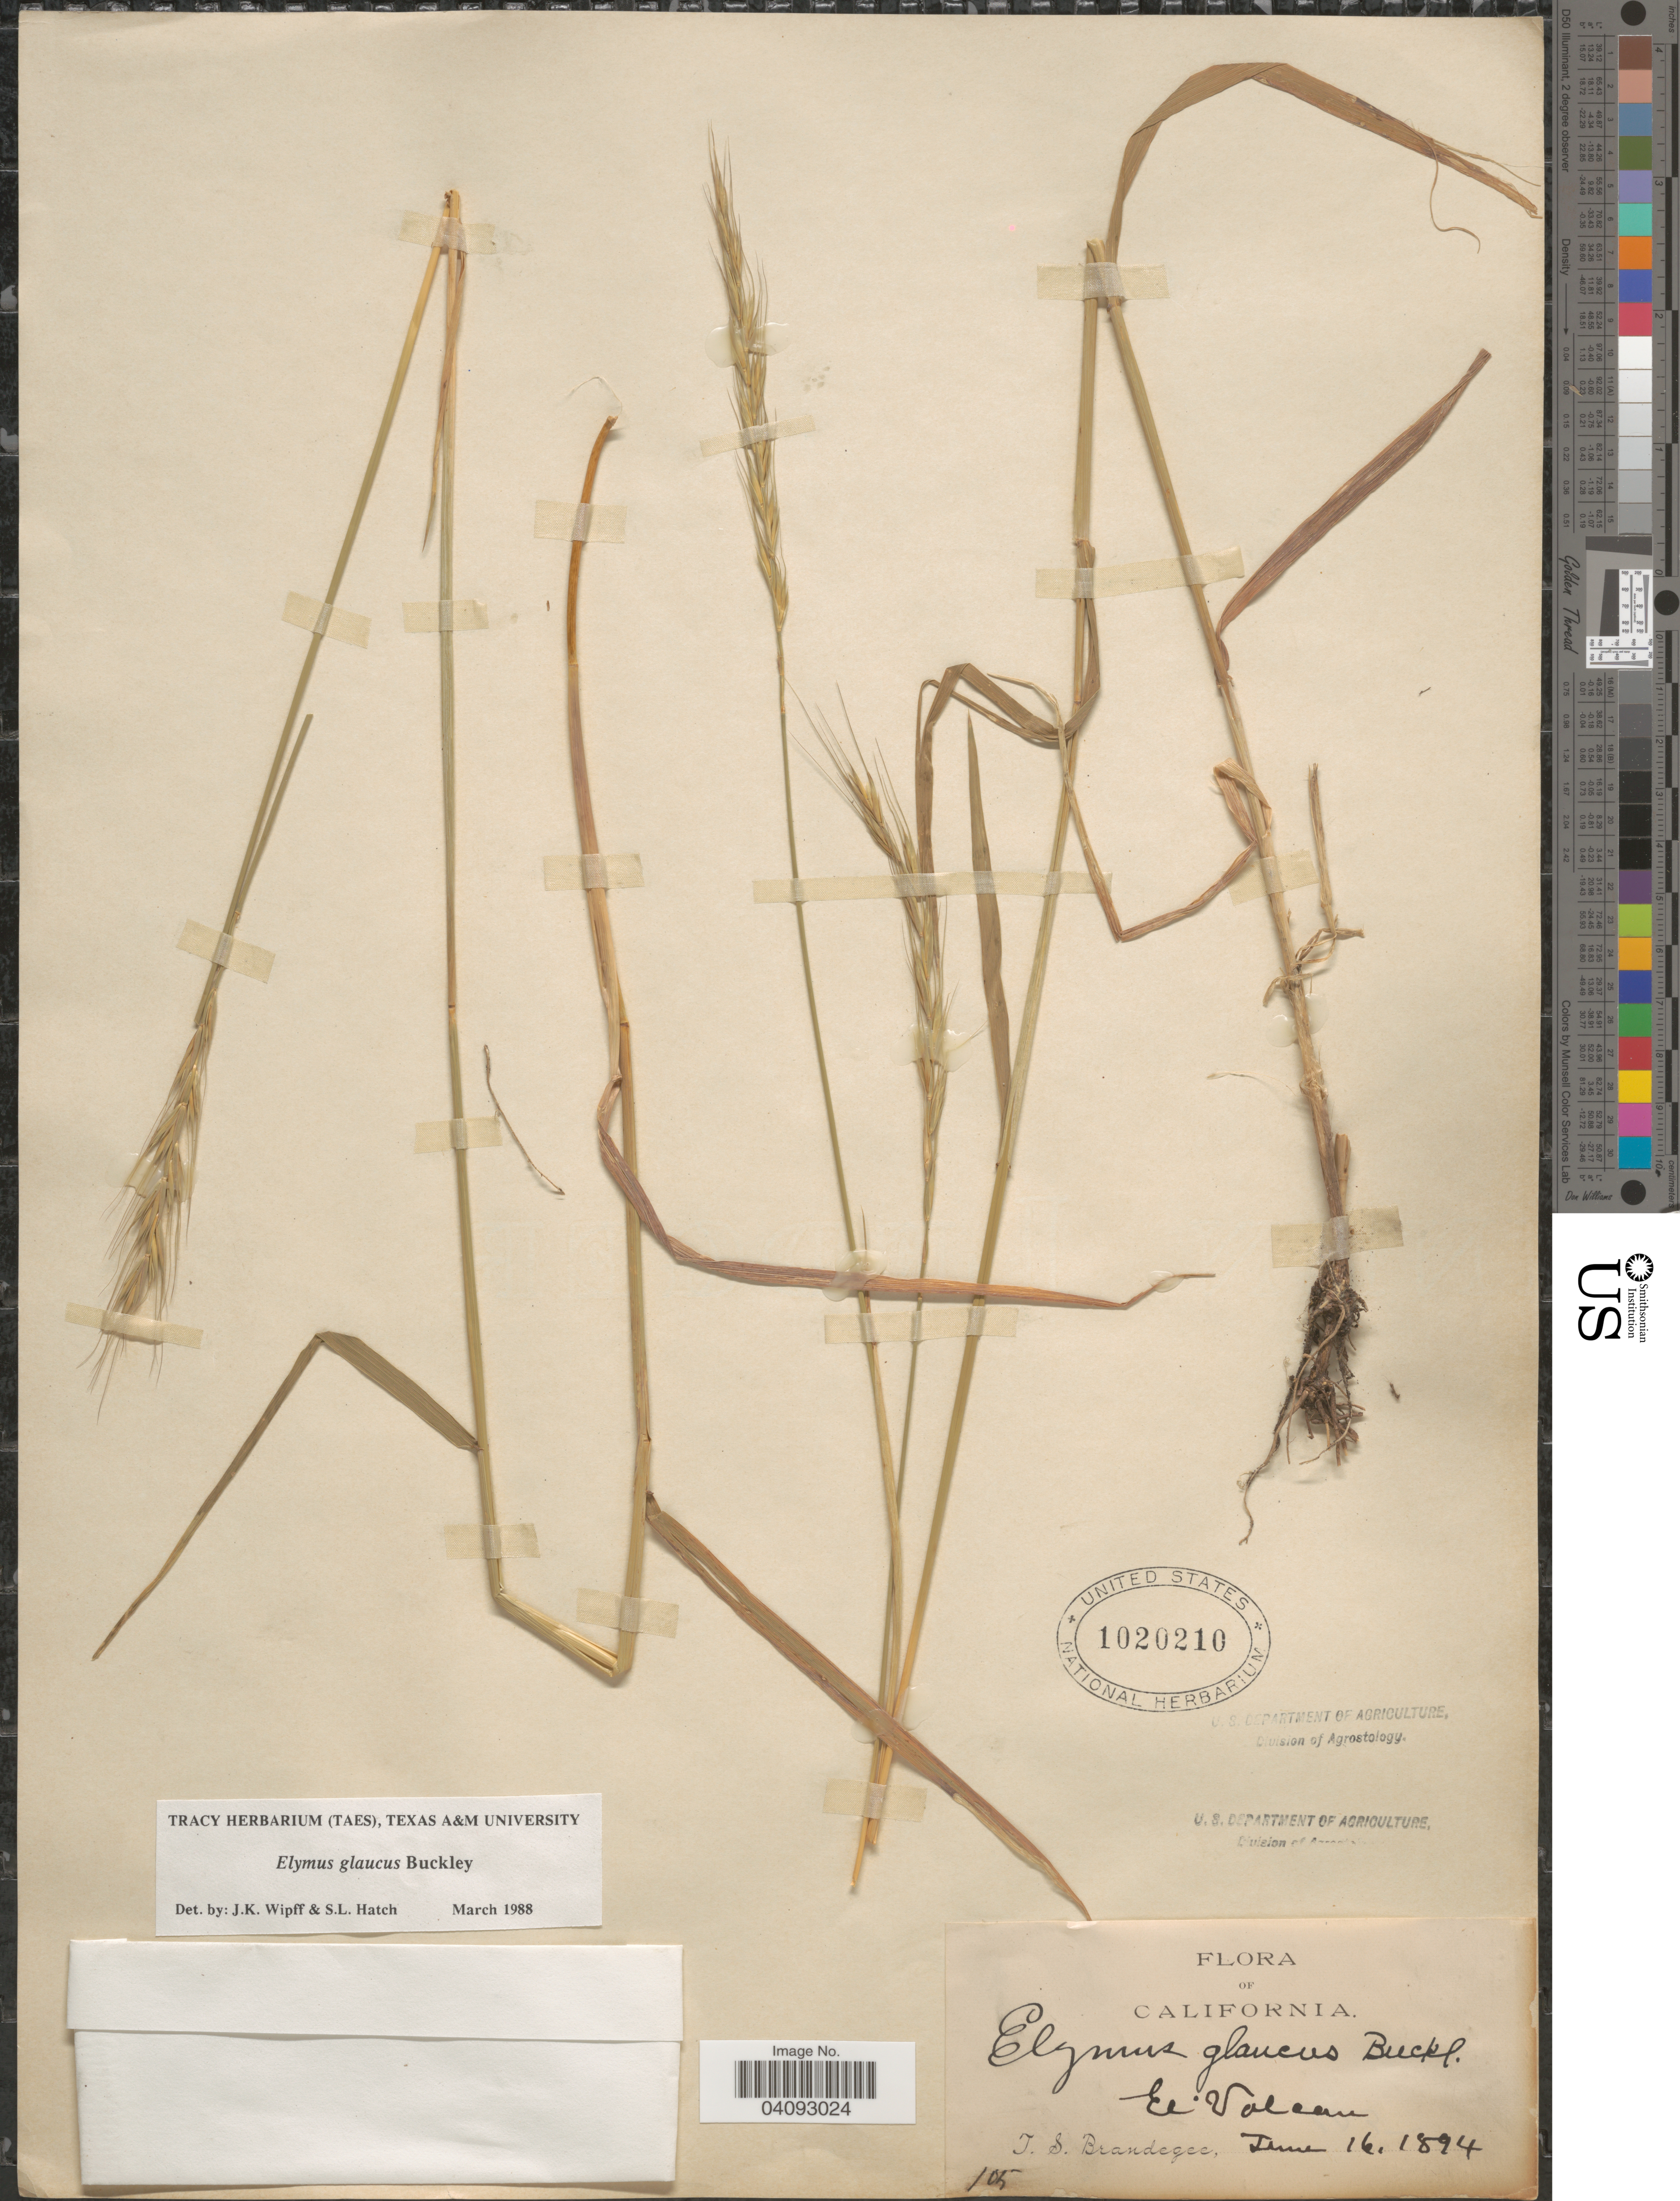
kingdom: Plantae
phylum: Tracheophyta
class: Liliopsida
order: Poales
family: Poaceae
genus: Elymus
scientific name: Elymus glaucus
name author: Buckley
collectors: T. S. Brandegee (herbarium)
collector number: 105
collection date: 1894-06-16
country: United States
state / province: California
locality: El Volcan.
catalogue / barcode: US 1020210